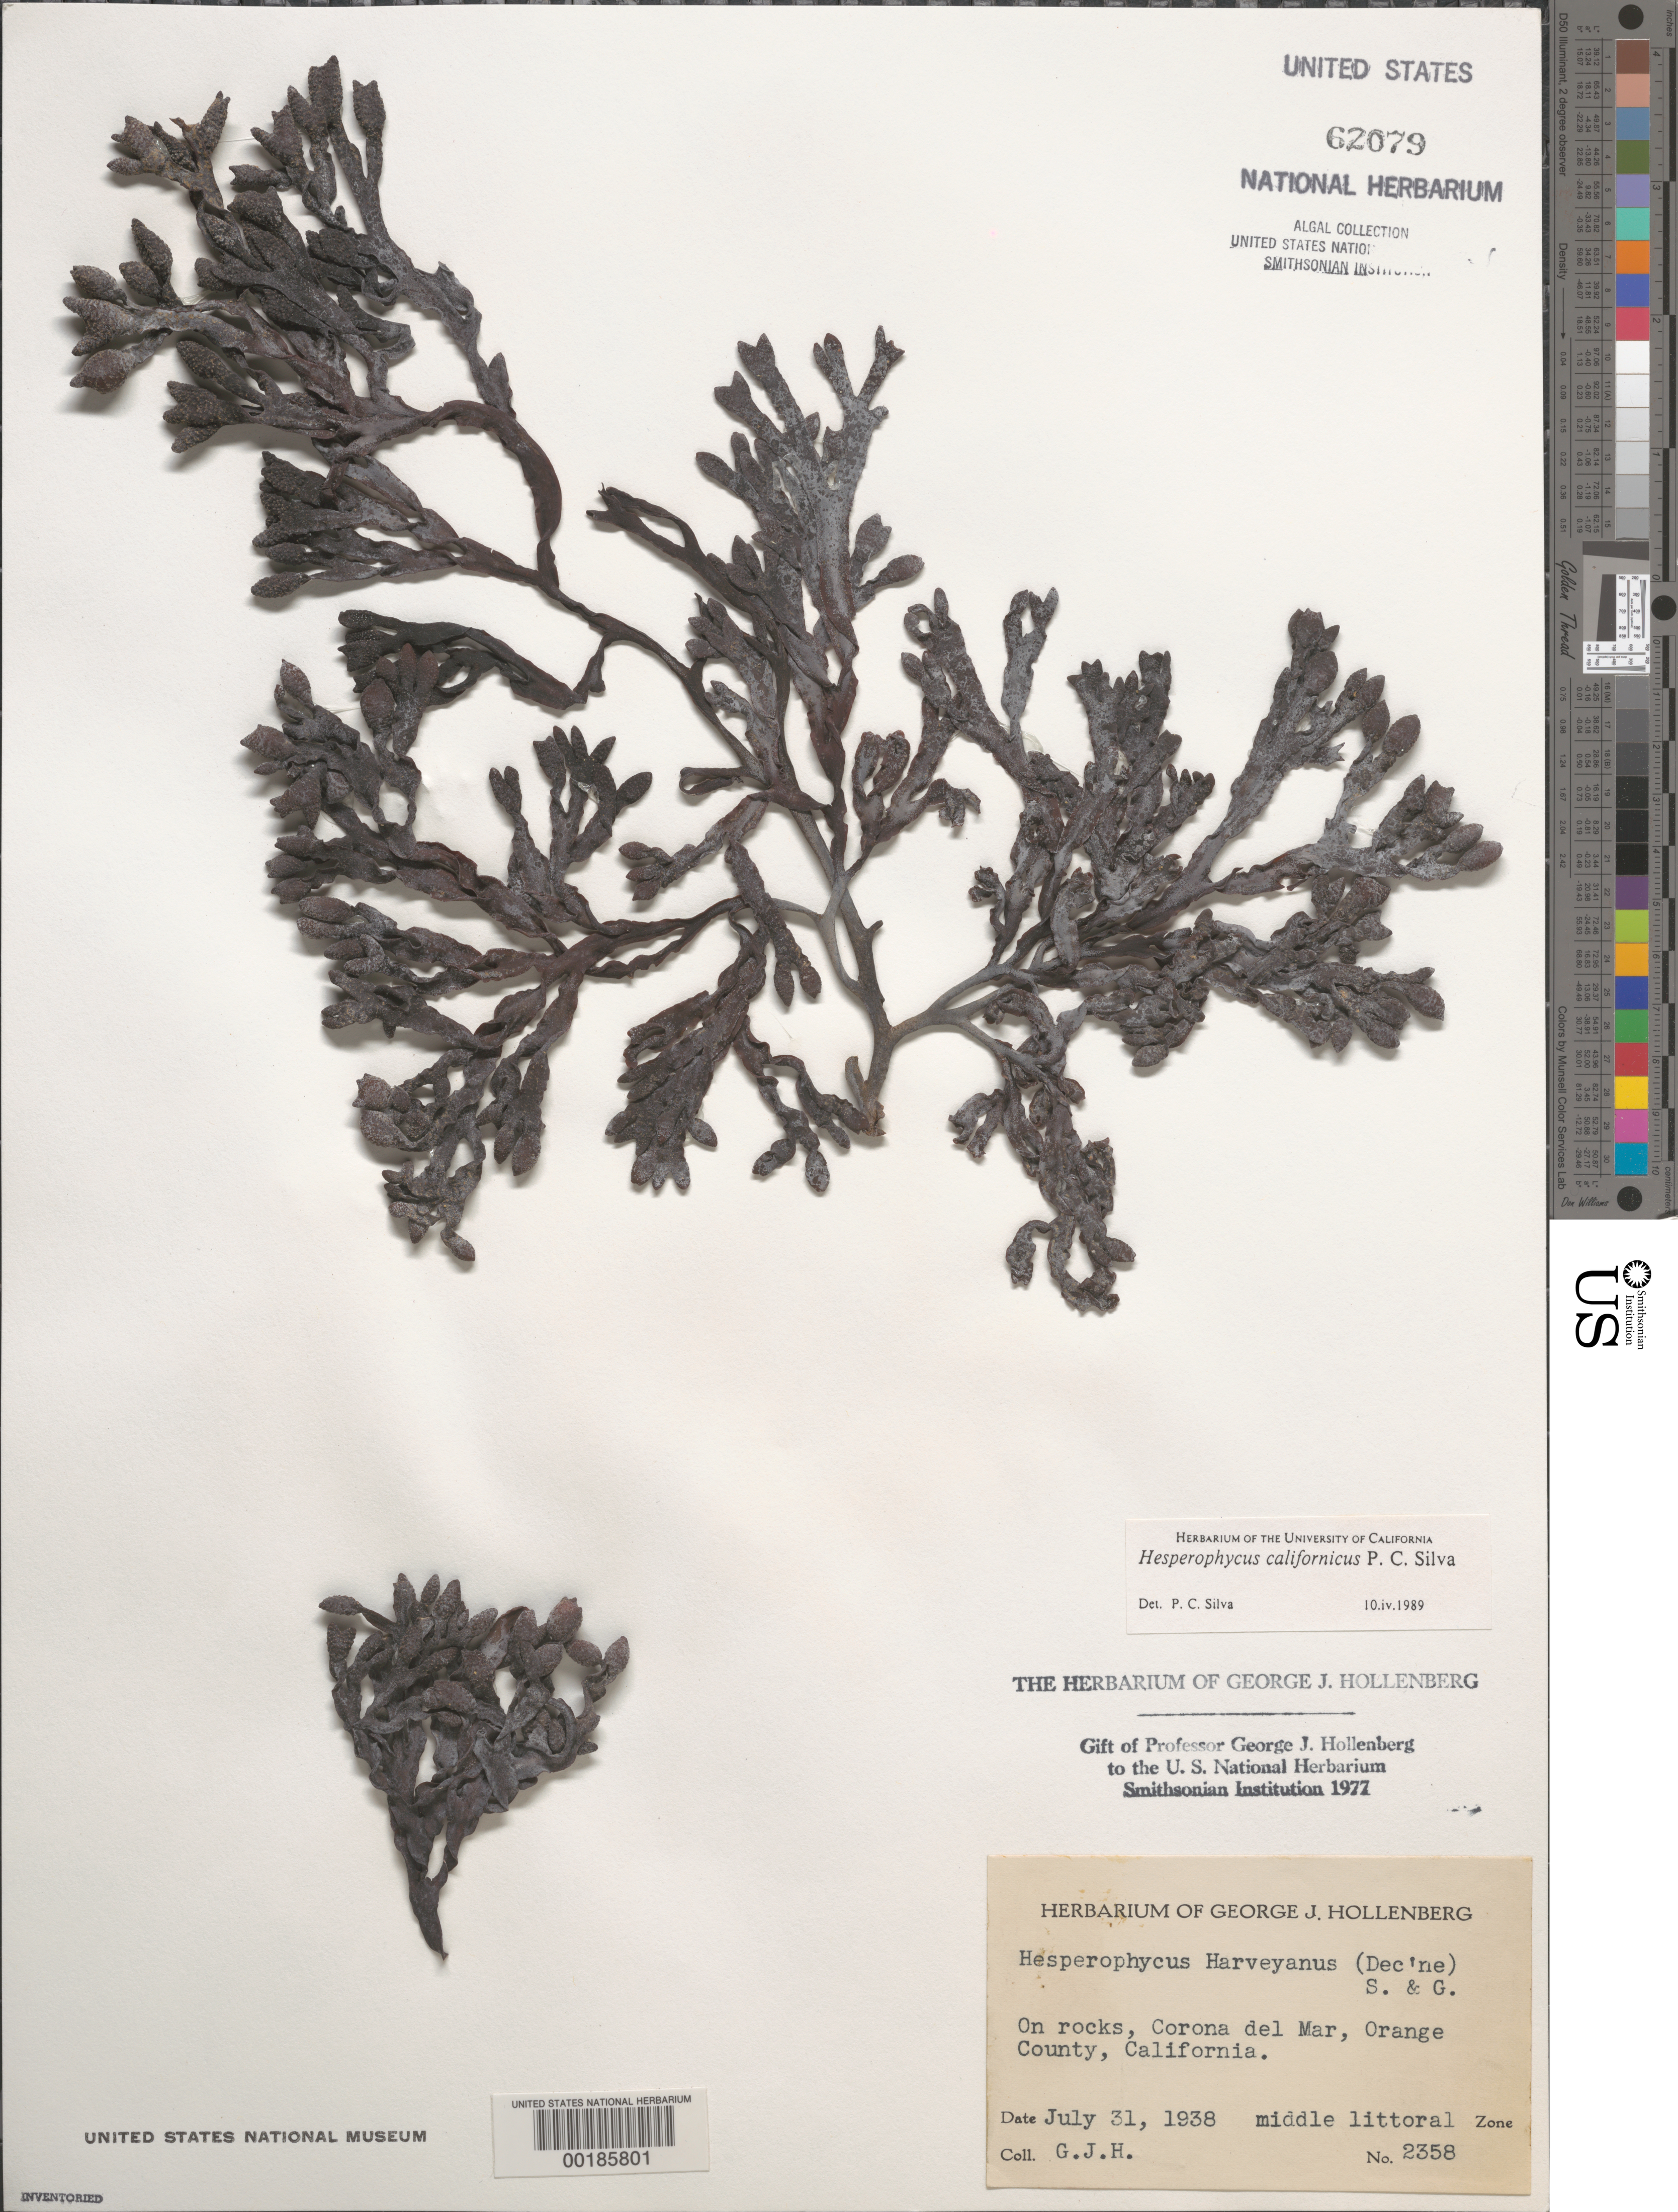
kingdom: Chromista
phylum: Ochrophyta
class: Phaeophyceae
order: Fucales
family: Fucaceae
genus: Hesperophycus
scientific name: Hesperophycus californicus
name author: P.C. Silva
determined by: Silva, P. C.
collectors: G. Hollenberg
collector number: GJH 2358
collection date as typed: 31 Jul 1938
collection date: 1938-07-31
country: United States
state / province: California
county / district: Orange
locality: Corona del Mar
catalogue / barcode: US 62079